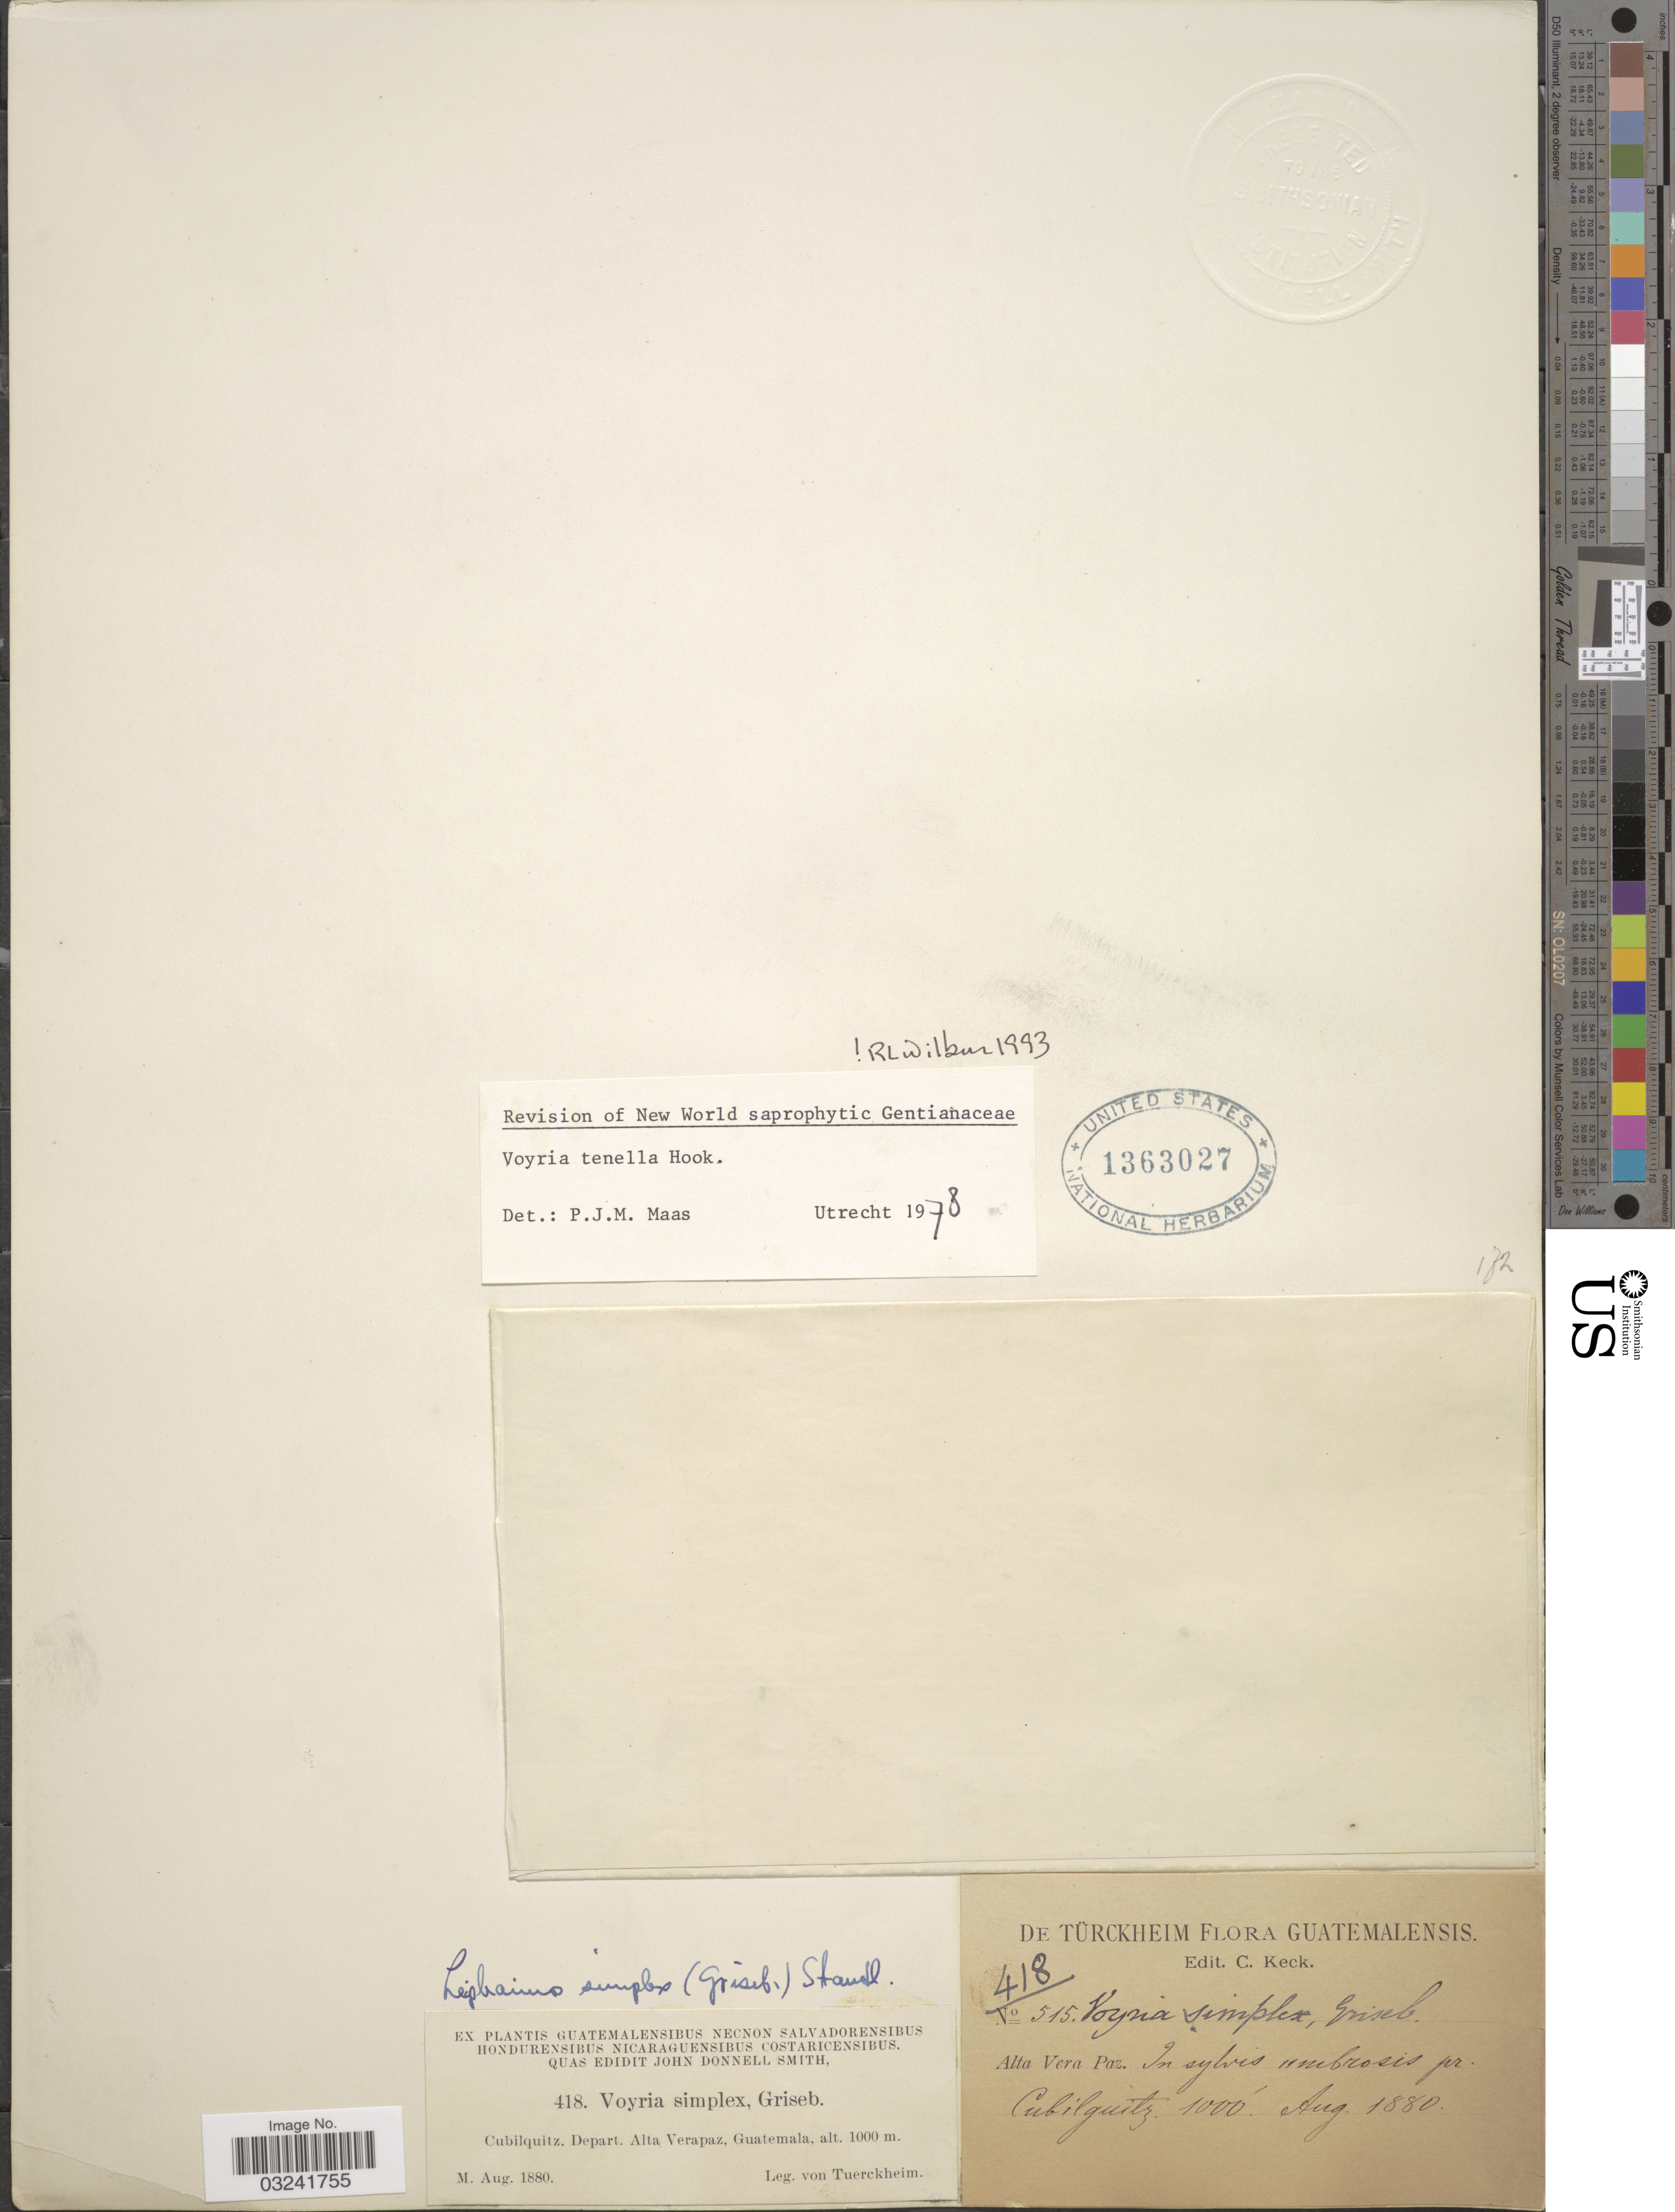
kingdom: Plantae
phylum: Tracheophyta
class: Magnoliopsida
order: Gentianales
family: Gentianaceae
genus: Voyria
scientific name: Voyria tenella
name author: Guilding ex Hook.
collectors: Von Türckheim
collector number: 418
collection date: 1880-08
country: Guatemala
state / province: Alta Verapaz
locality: Cubilquitz, Depart. Alta Verapaz. In sylvis umbrosis pr. Cubilquitz.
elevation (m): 305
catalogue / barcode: US 1363027